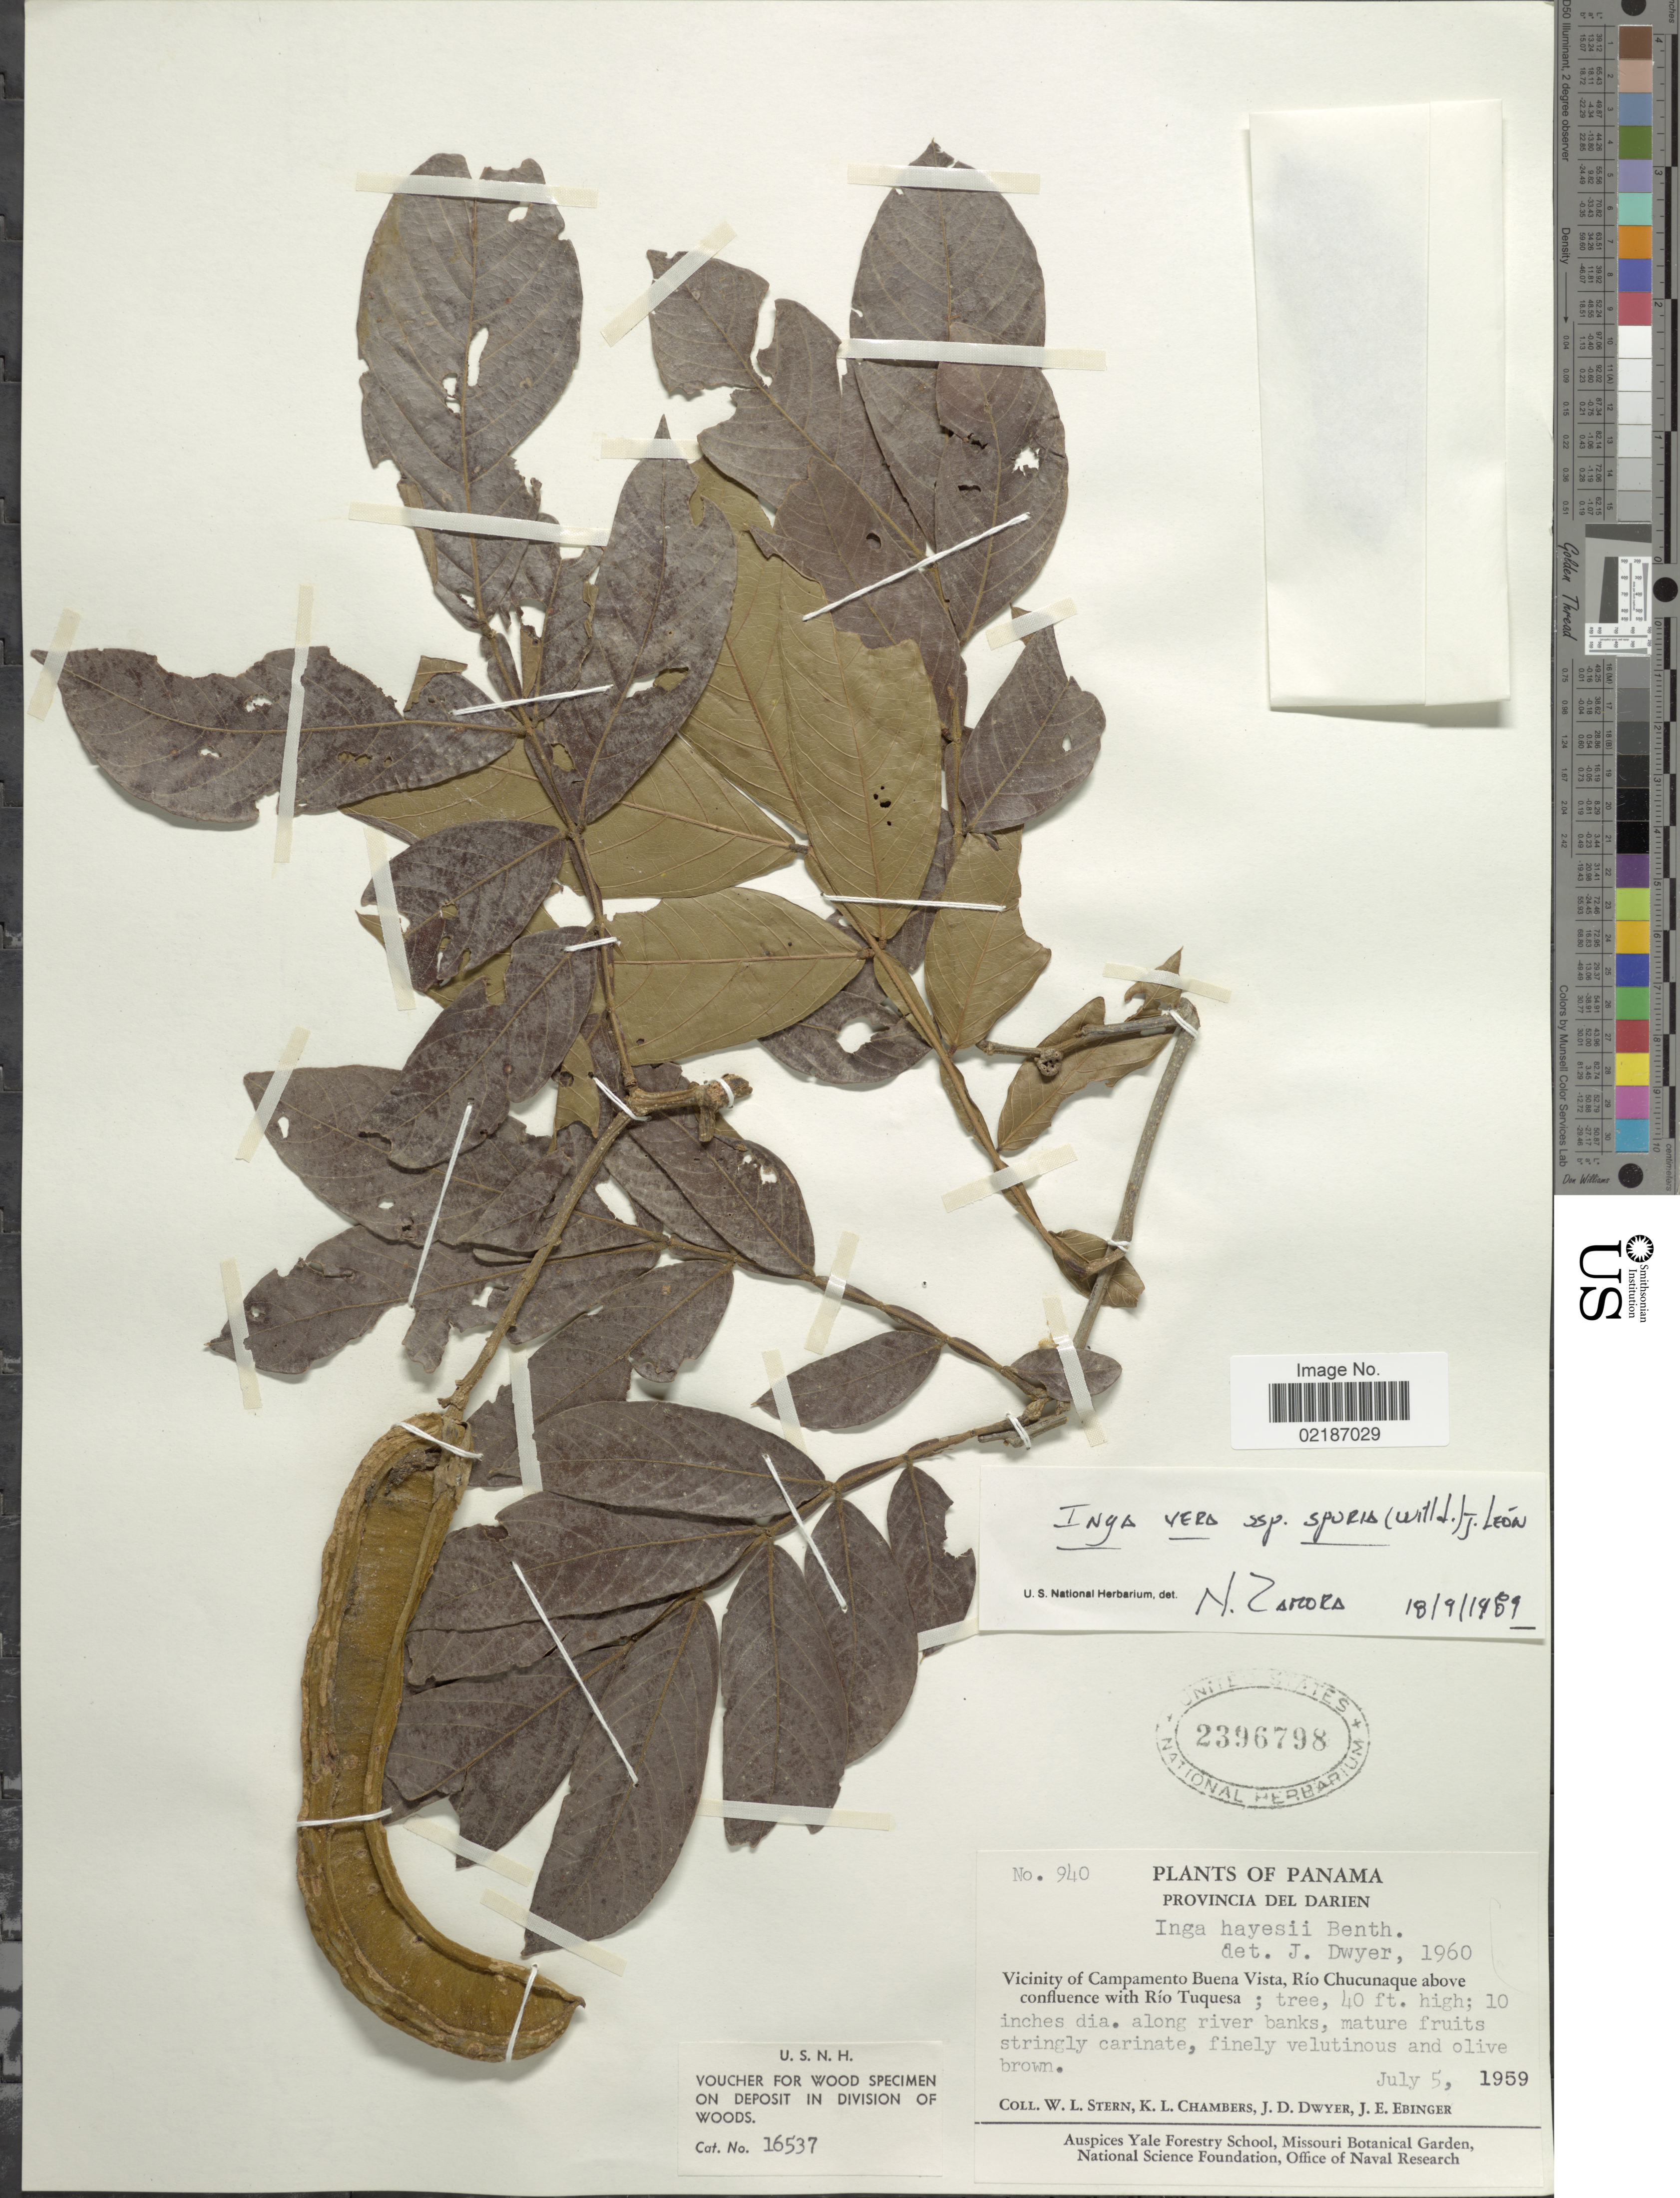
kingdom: Plantae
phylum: Tracheophyta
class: Magnoliopsida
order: Fabales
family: Fabaceae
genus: Inga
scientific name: Inga vera subsp. vera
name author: Willd.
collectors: W. L. Stern, K. Chambers, J. D. Dwyer & J. Ebinger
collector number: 940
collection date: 1959-07-05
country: Panama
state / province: Darién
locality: Vicinity of Campamento Buena Vista, Río Chucunaque above confluence with Río Tuquesa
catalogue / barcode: US 2396798